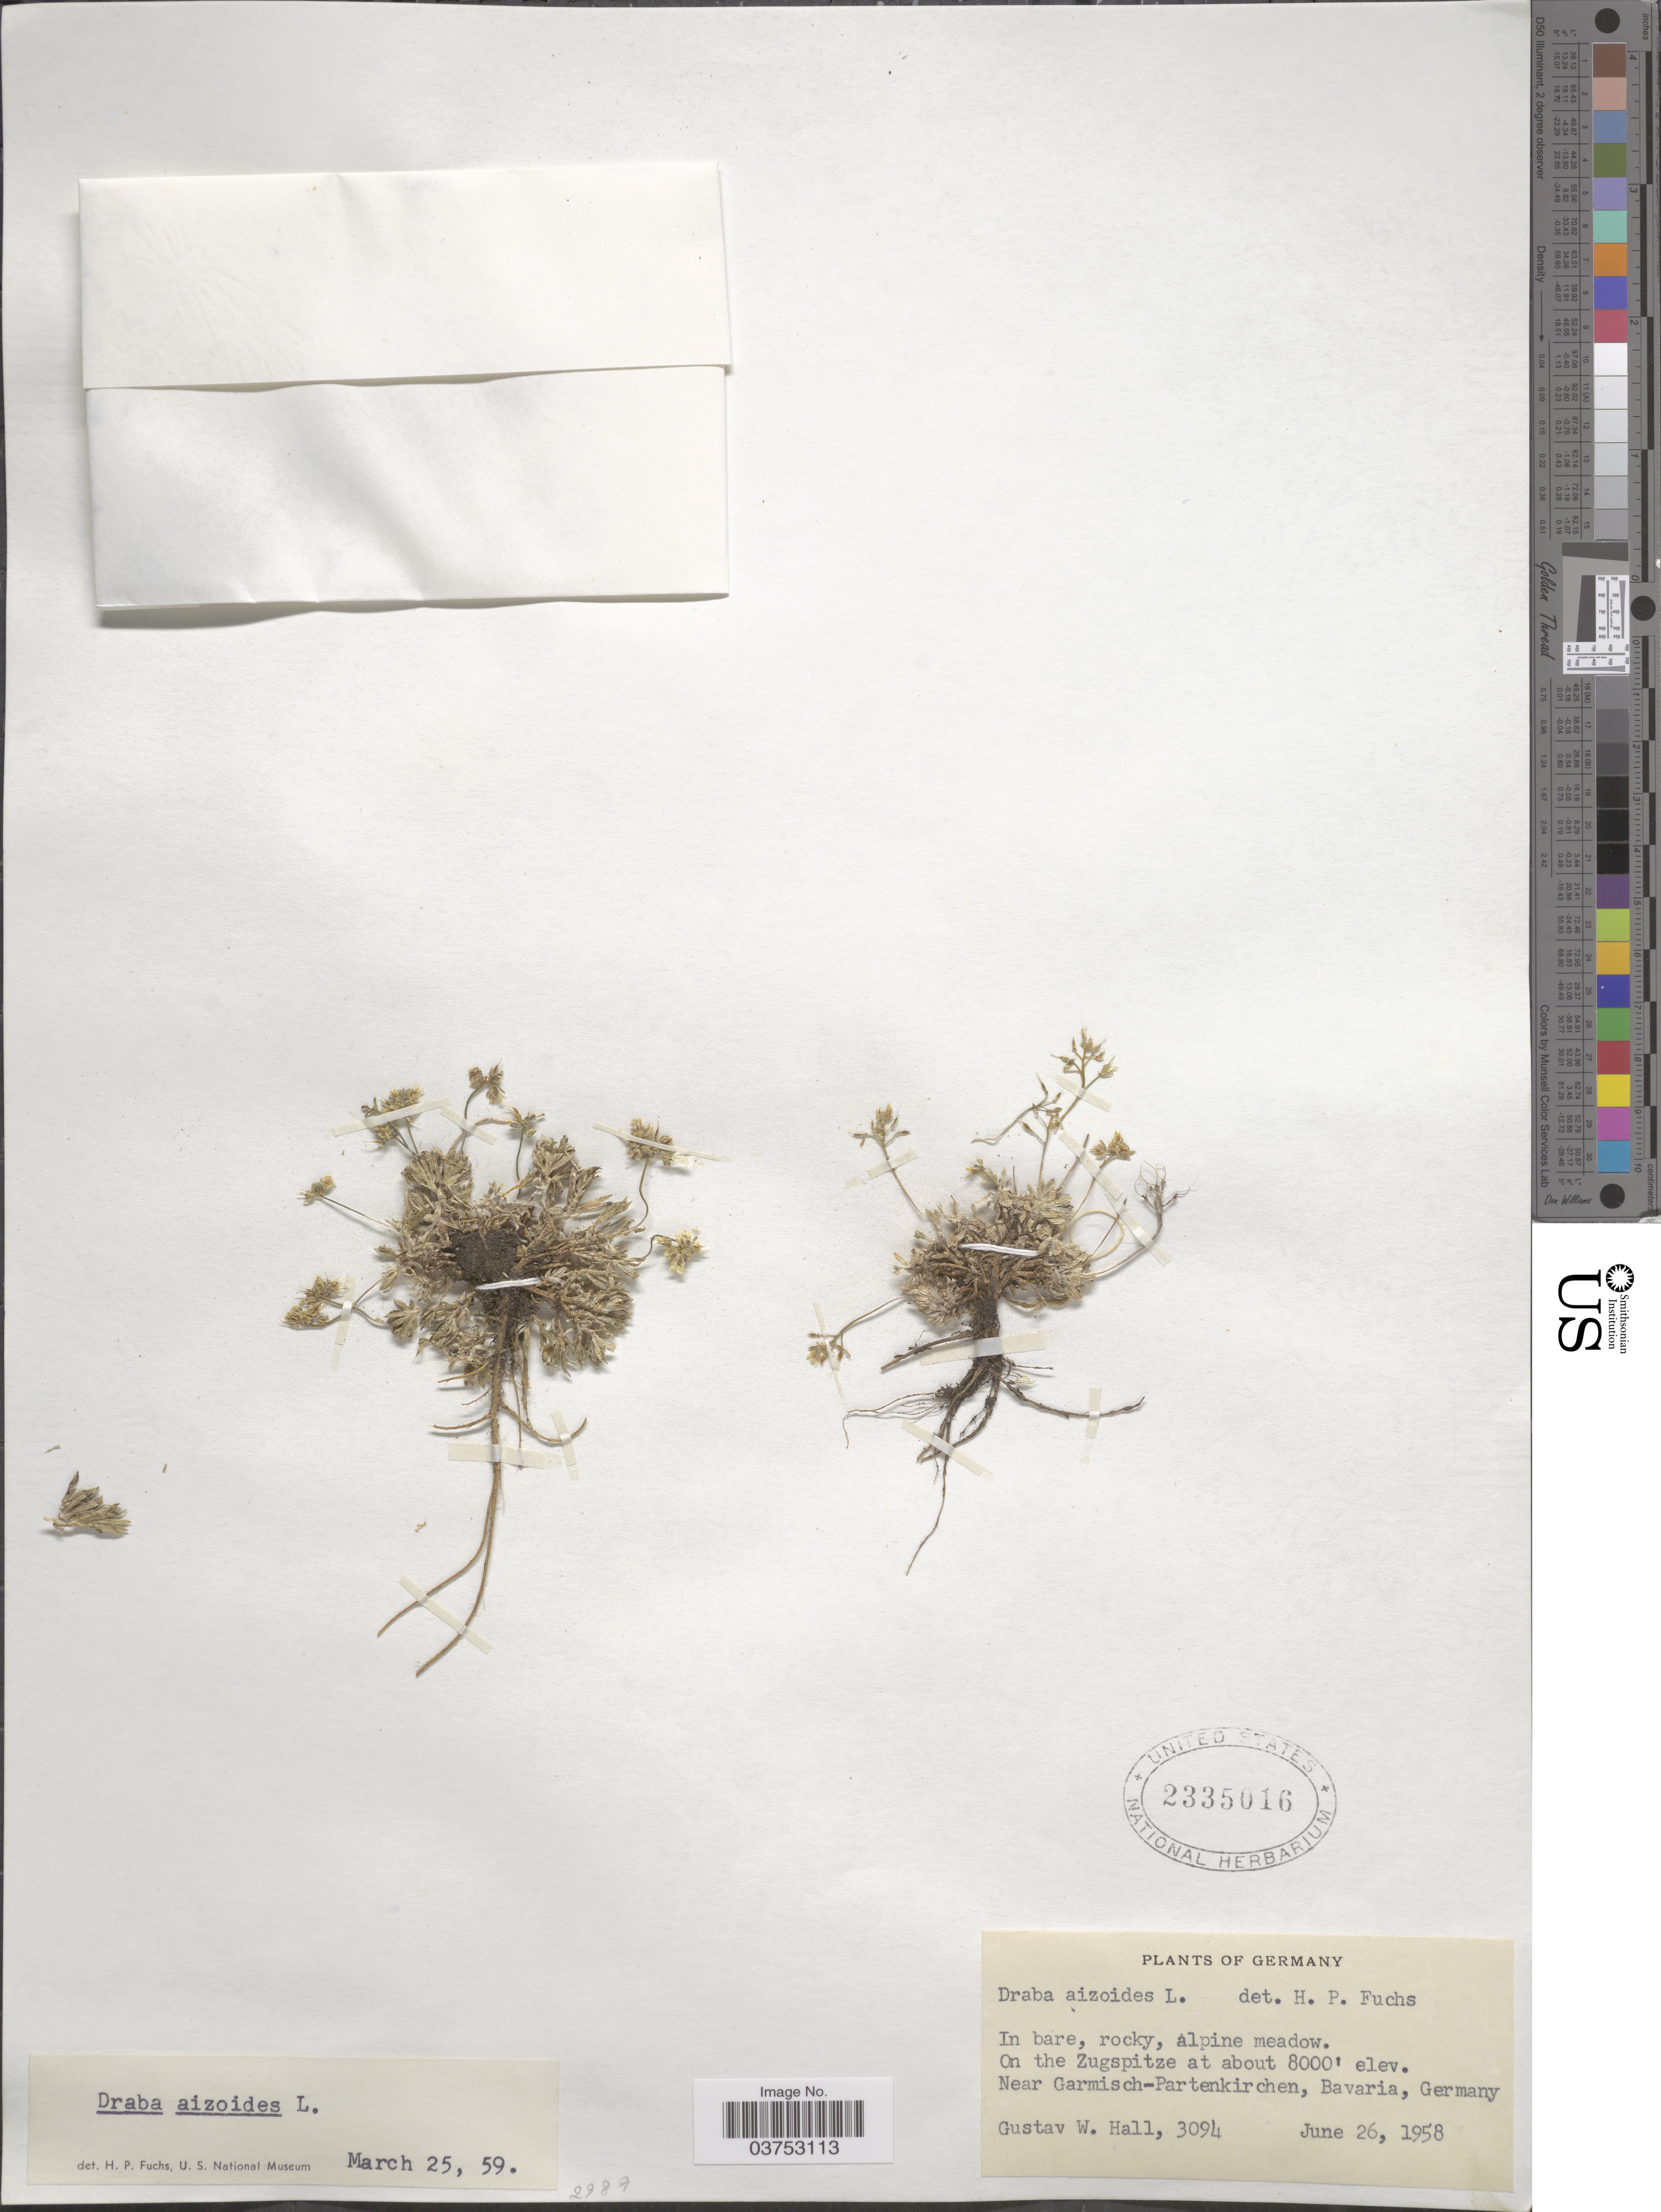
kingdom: Plantae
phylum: Tracheophyta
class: Magnoliopsida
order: Brassicales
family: Brassicaceae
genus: Draba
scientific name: Draba aizoides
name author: L.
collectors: G. Hall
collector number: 3094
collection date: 1958-06-26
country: Germany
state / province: Bayern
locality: On the Zugspitze. Near Garmisch-Partenkirchen, Bavaria.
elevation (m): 2438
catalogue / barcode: US 2335016